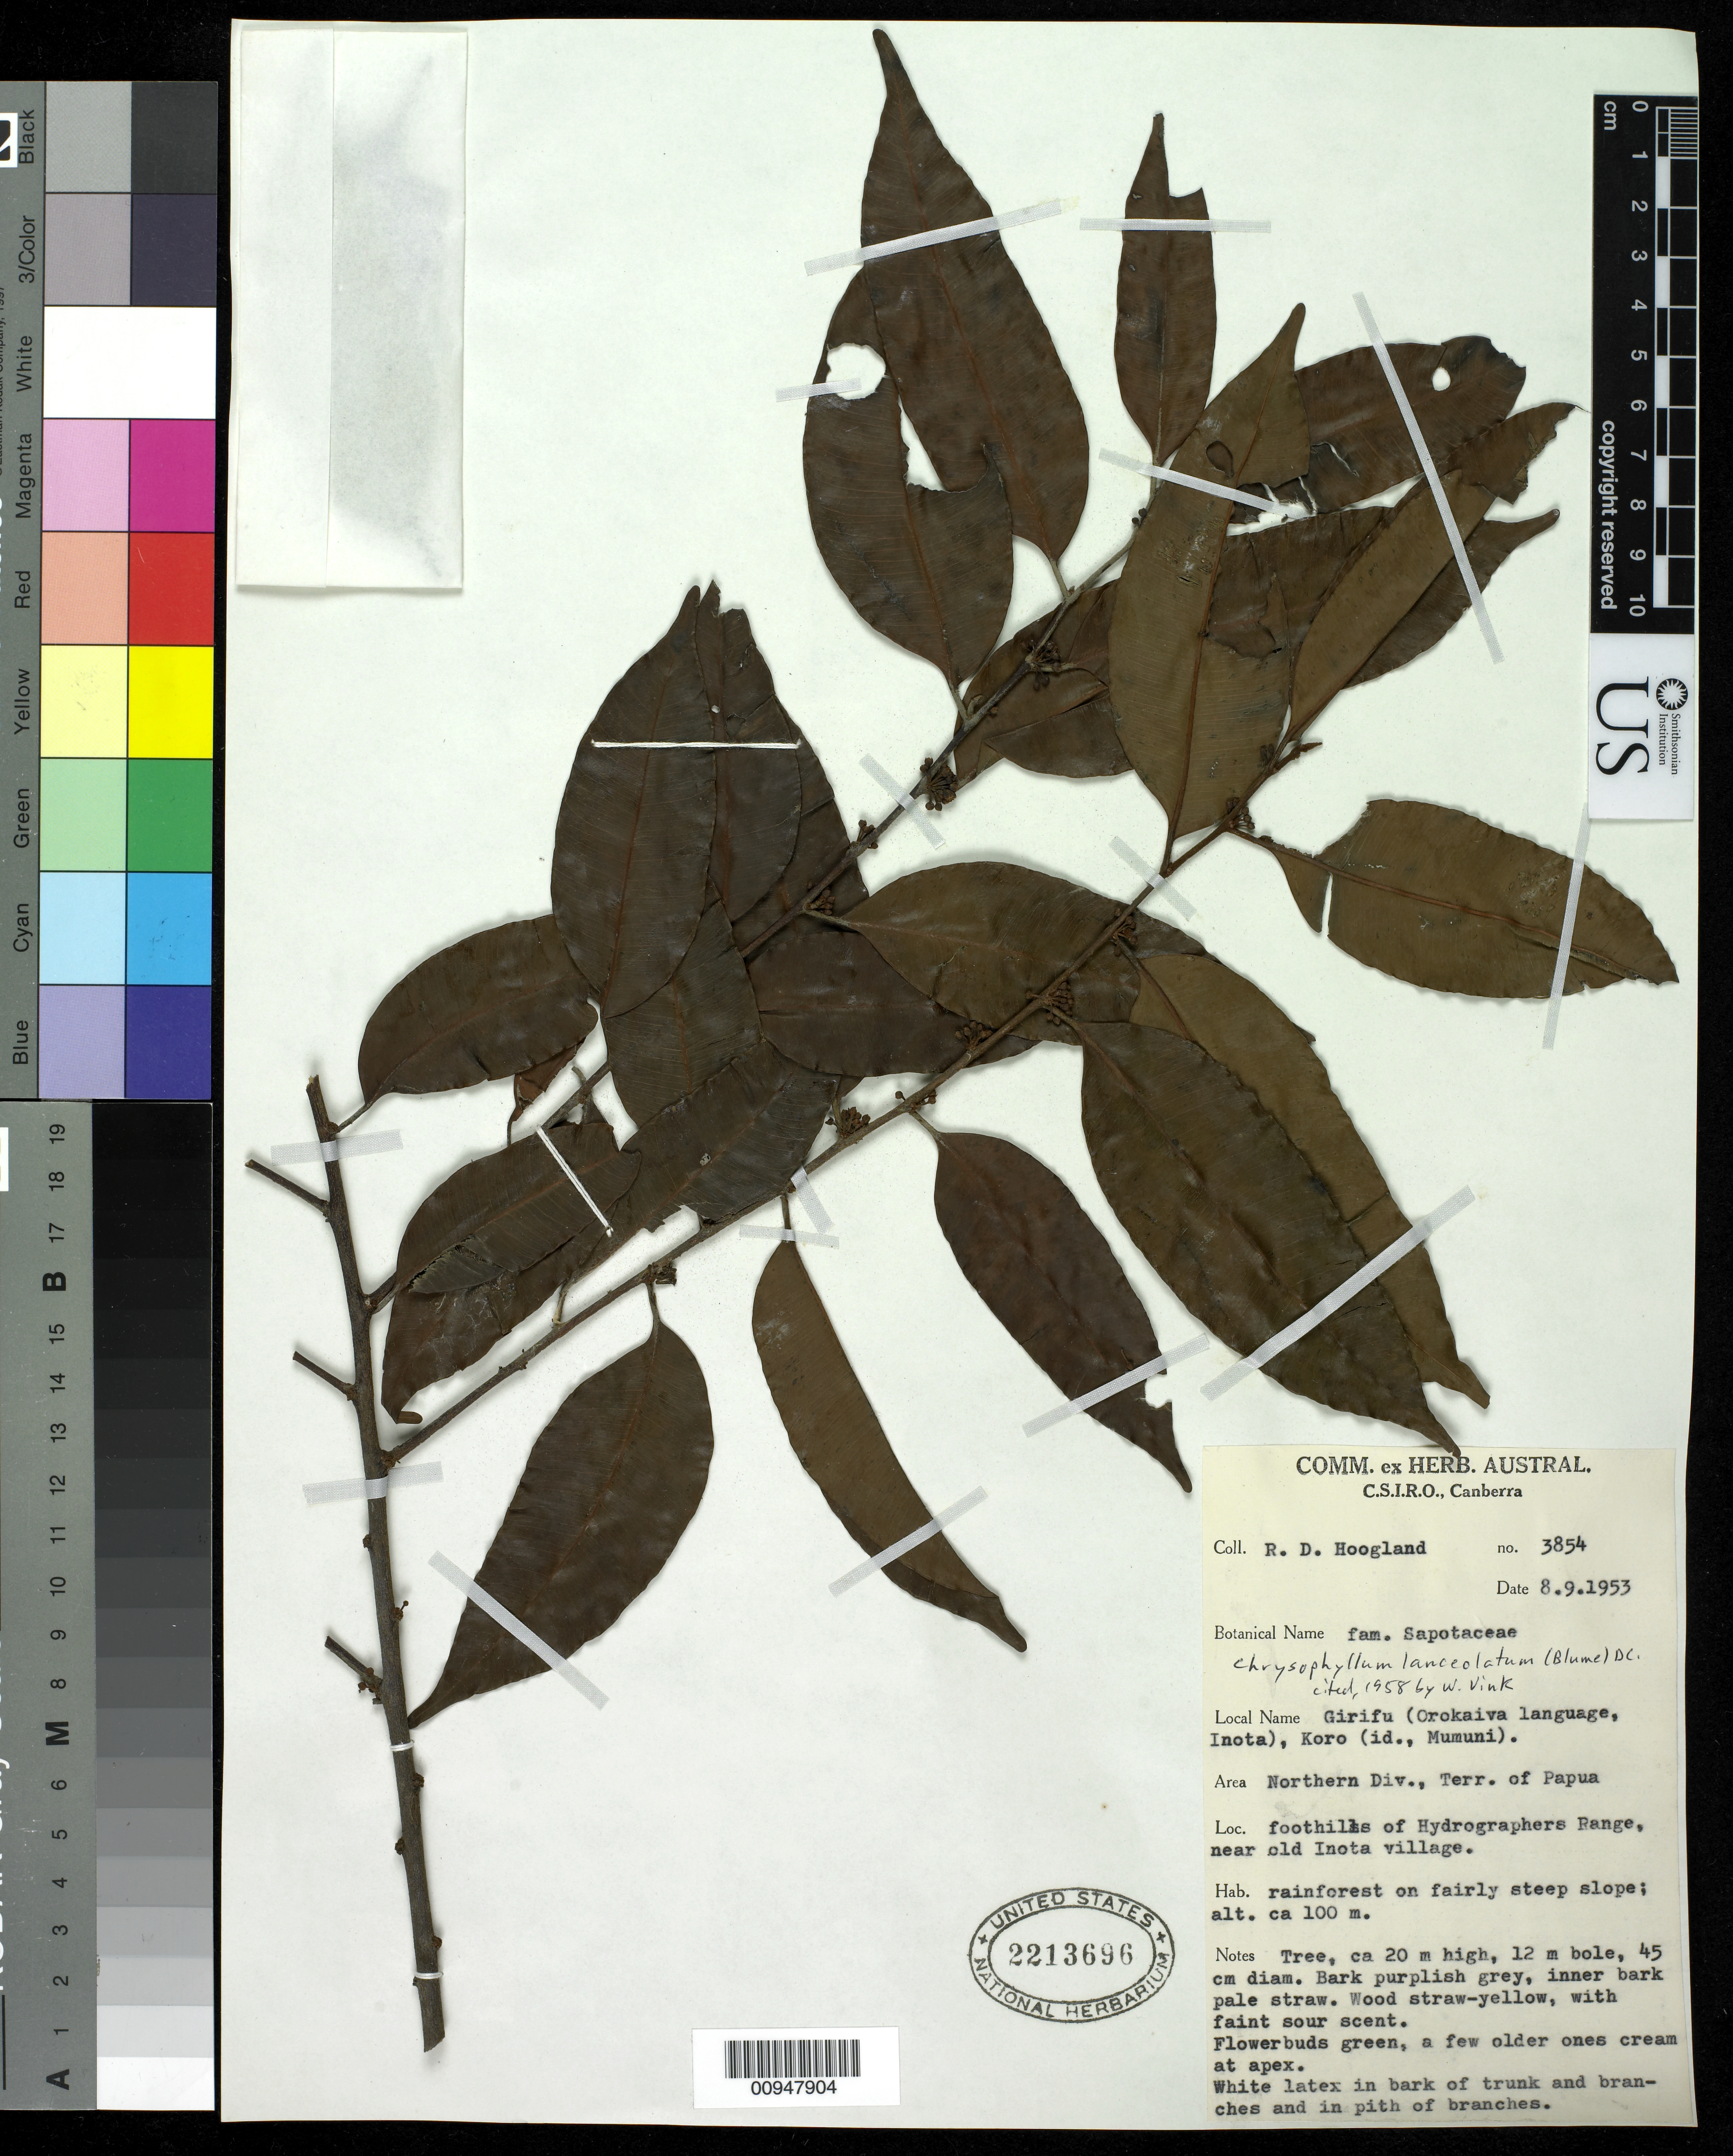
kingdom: Plantae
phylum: Tracheophyta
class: Magnoliopsida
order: Ericales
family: Sapotaceae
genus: Chrysophyllum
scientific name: Chrysophyllum lanceolatum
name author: (Blume) A. DC.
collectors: R. D. Hoogland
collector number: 3854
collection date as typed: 09 Aug 1953 or 08 Sep 1953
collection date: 1953-08-09 or 1953-09-08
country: Papua New Guinea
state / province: Northern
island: New Guinea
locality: Foothills of Hydrographere Range, near old Inota village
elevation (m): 100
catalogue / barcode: US 2213696